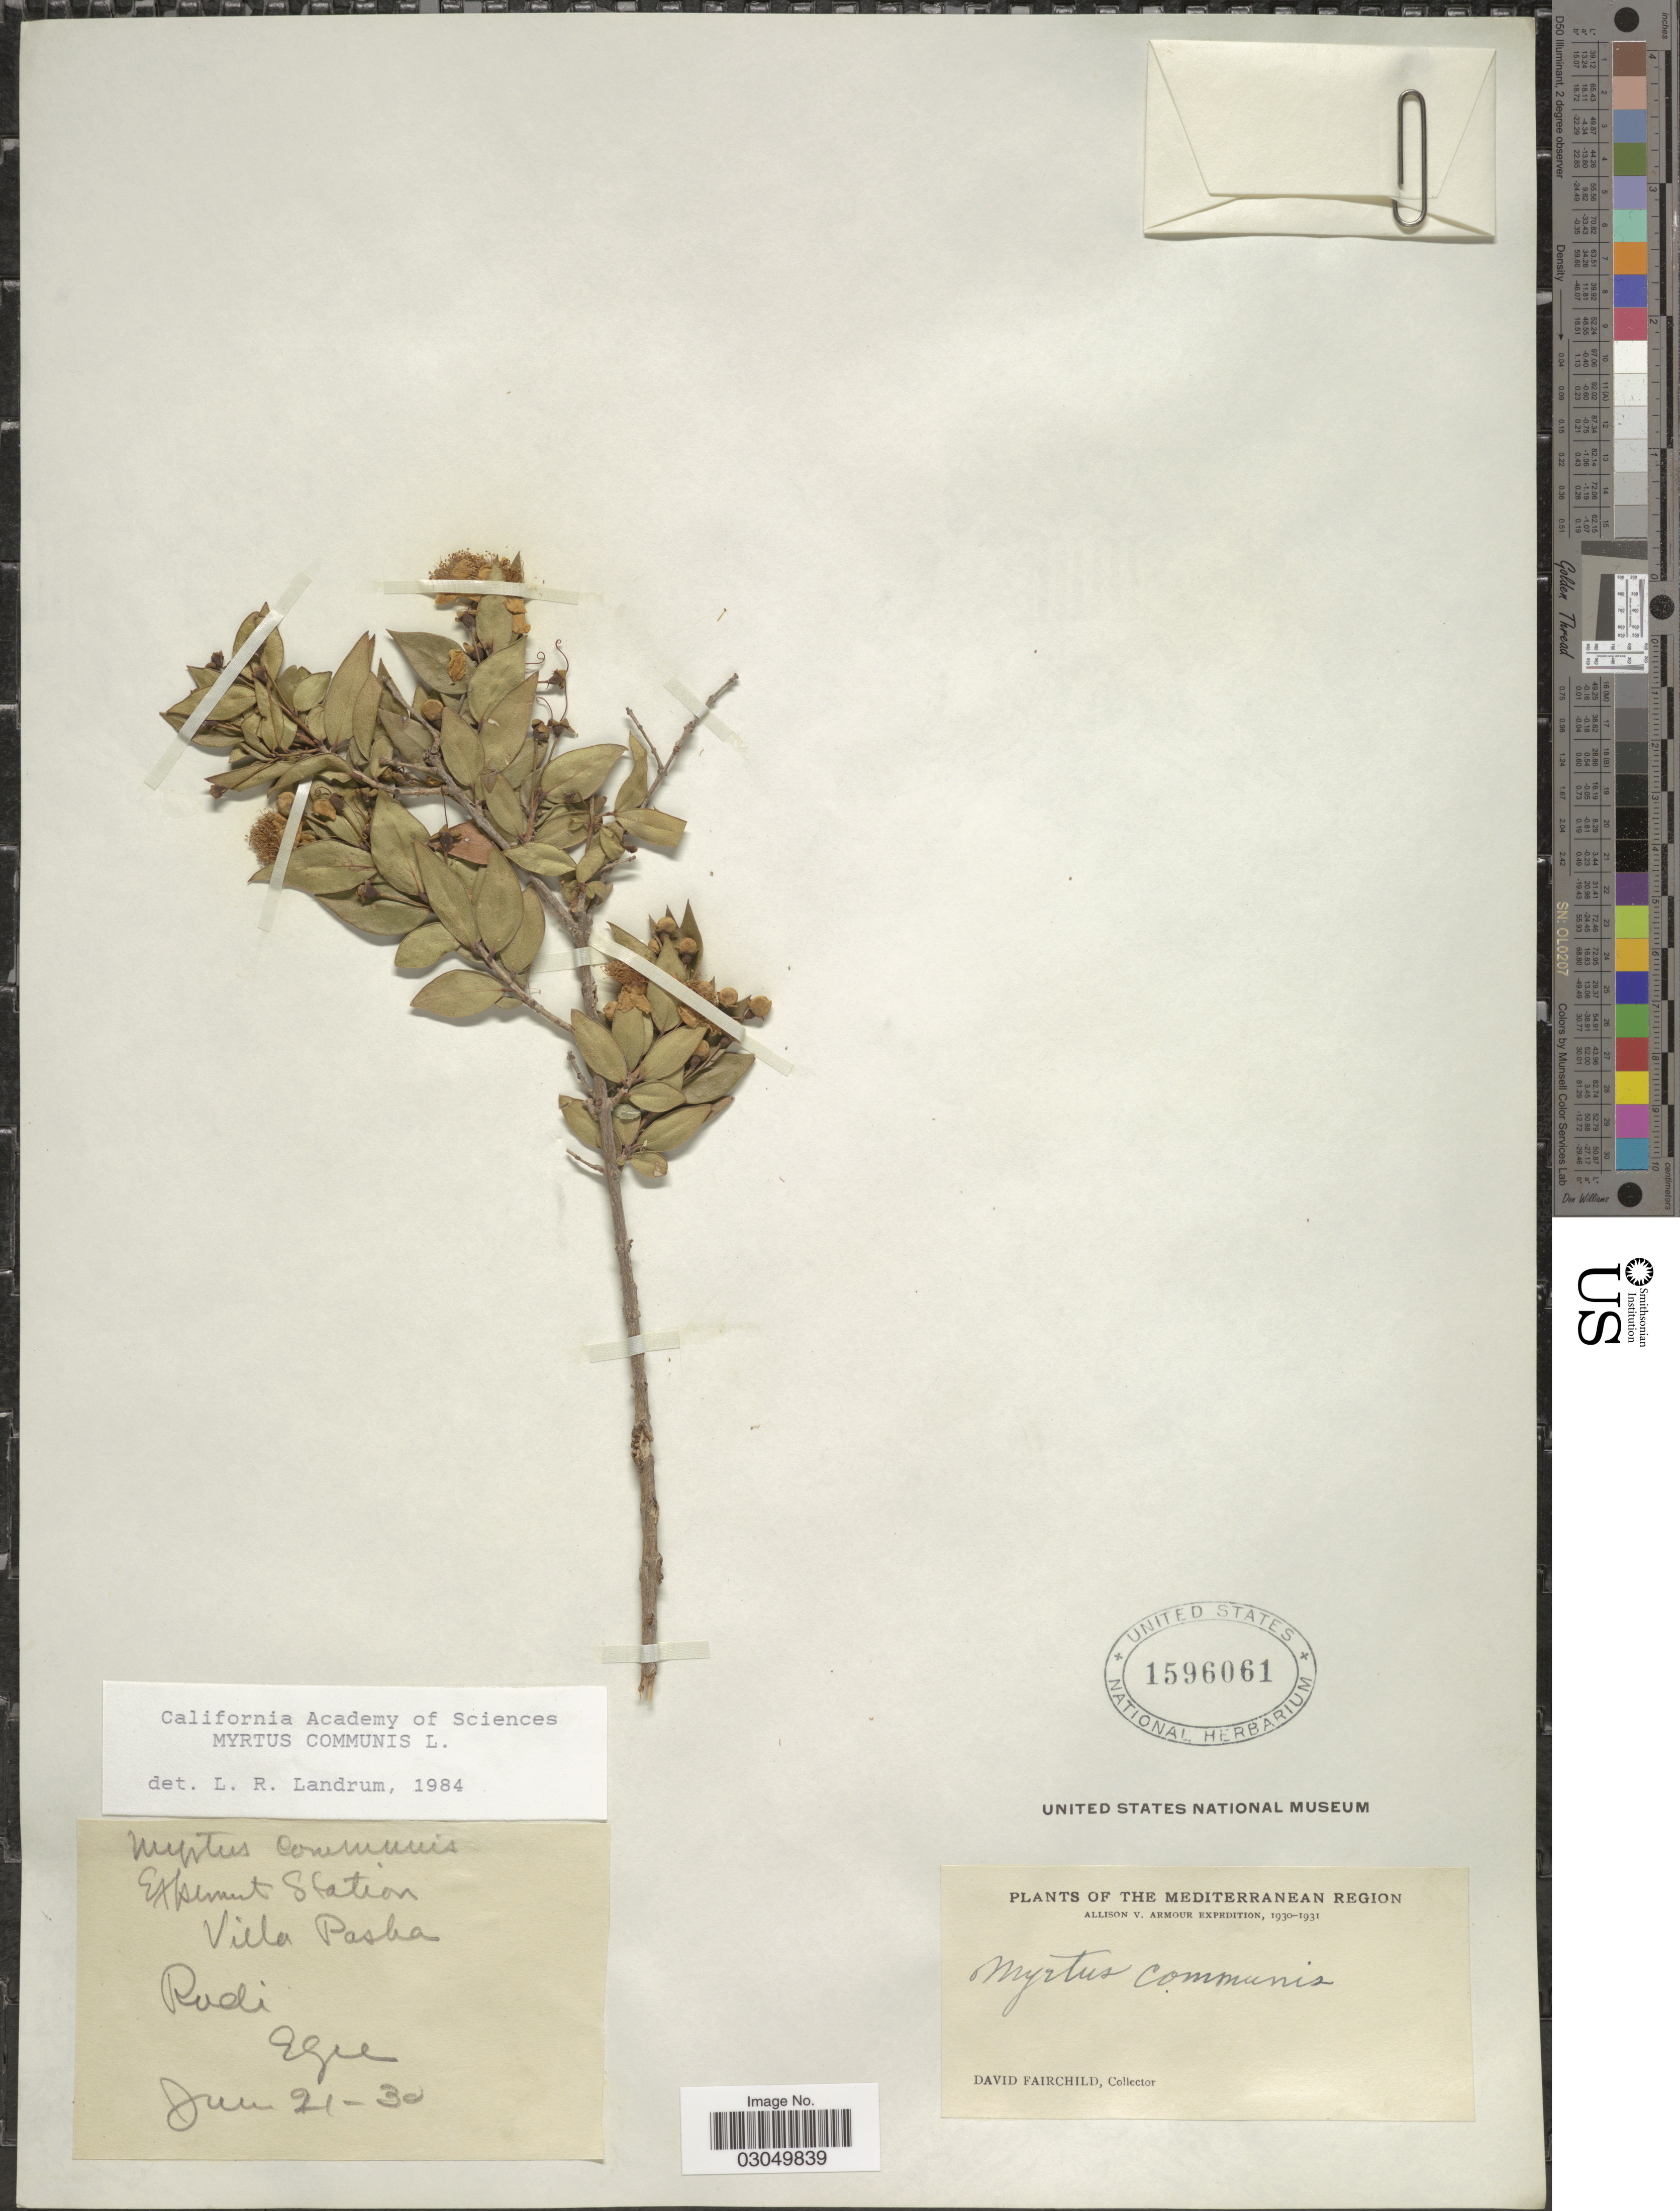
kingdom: Plantae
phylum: Tracheophyta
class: Magnoliopsida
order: Myrtales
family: Myrtaceae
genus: Myrtus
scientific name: Myrtus communis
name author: L.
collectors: D. Fairchild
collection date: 1930-06-21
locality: Villa Pasha. Rudi. Egee [interpreted]. Mediterranean Region.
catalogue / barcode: US 1596061